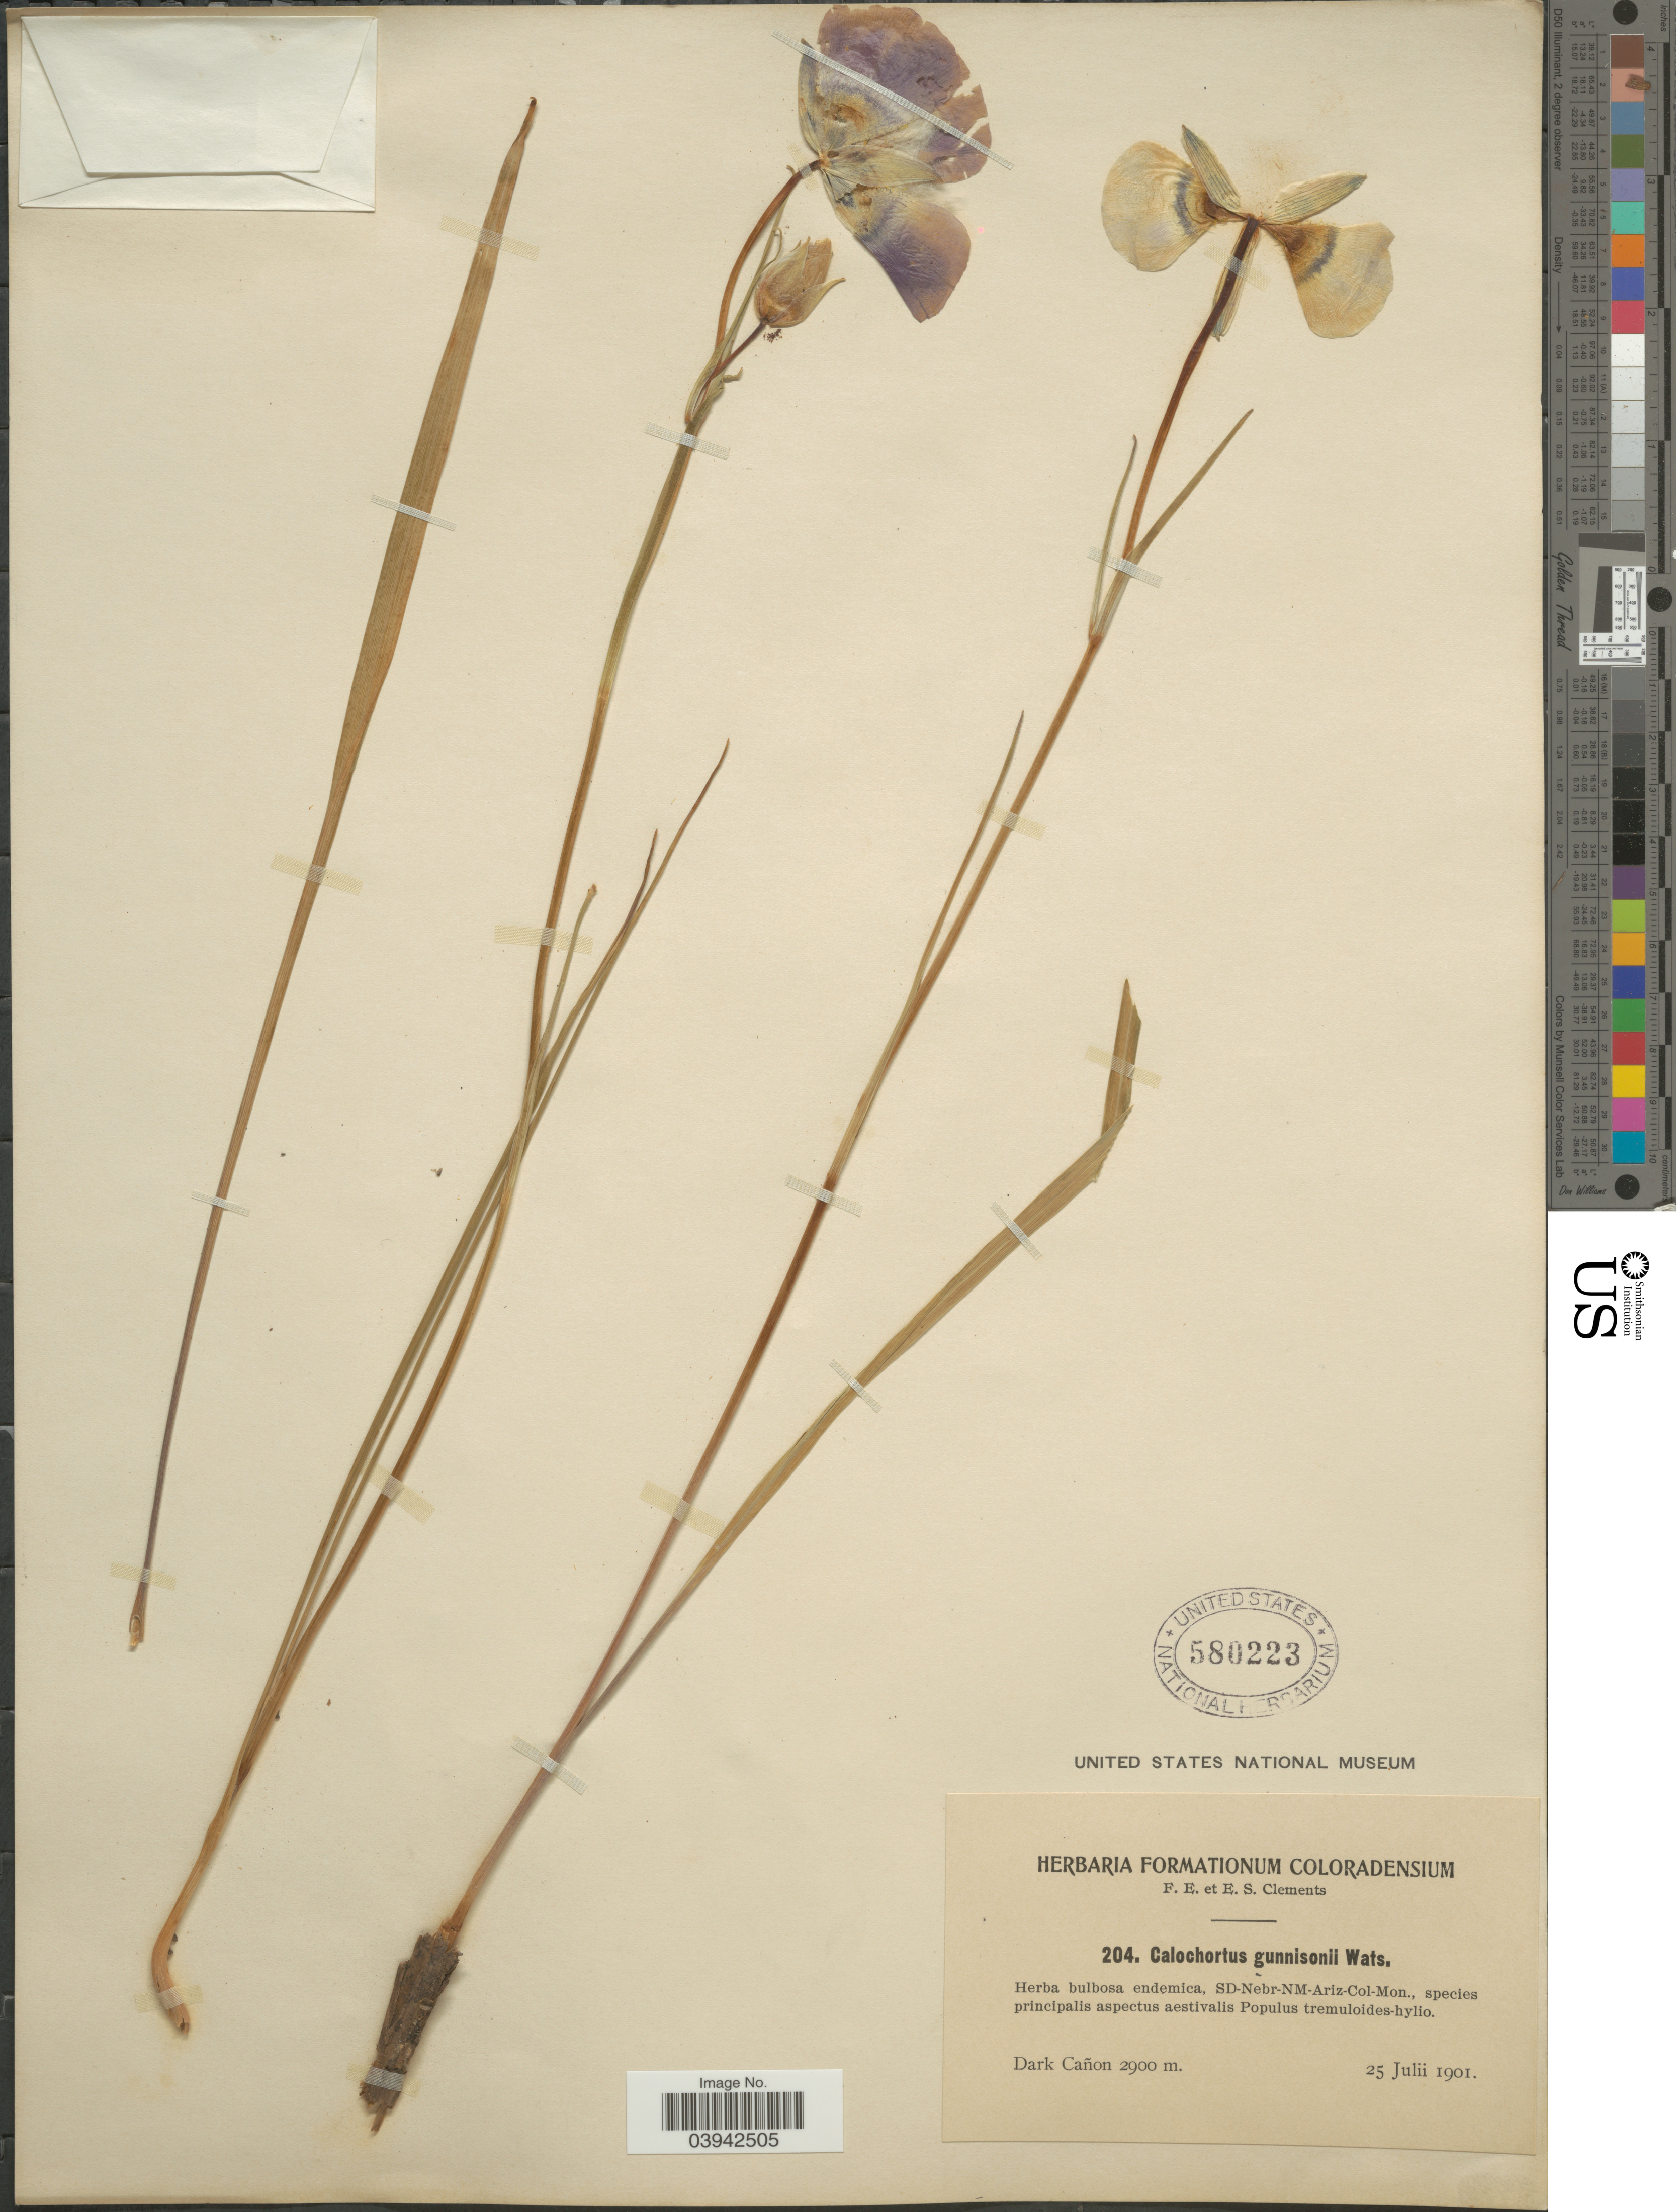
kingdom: Plantae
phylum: Tracheophyta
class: Liliopsida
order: Liliales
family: Liliaceae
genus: Calochortus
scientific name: Calochortus gunnisonii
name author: S. Watson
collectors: F. E. Clements & E. S. Clements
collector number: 204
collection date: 1901-07-25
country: United States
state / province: Colorado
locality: Dark Cañon.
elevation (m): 2900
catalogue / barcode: US 580223